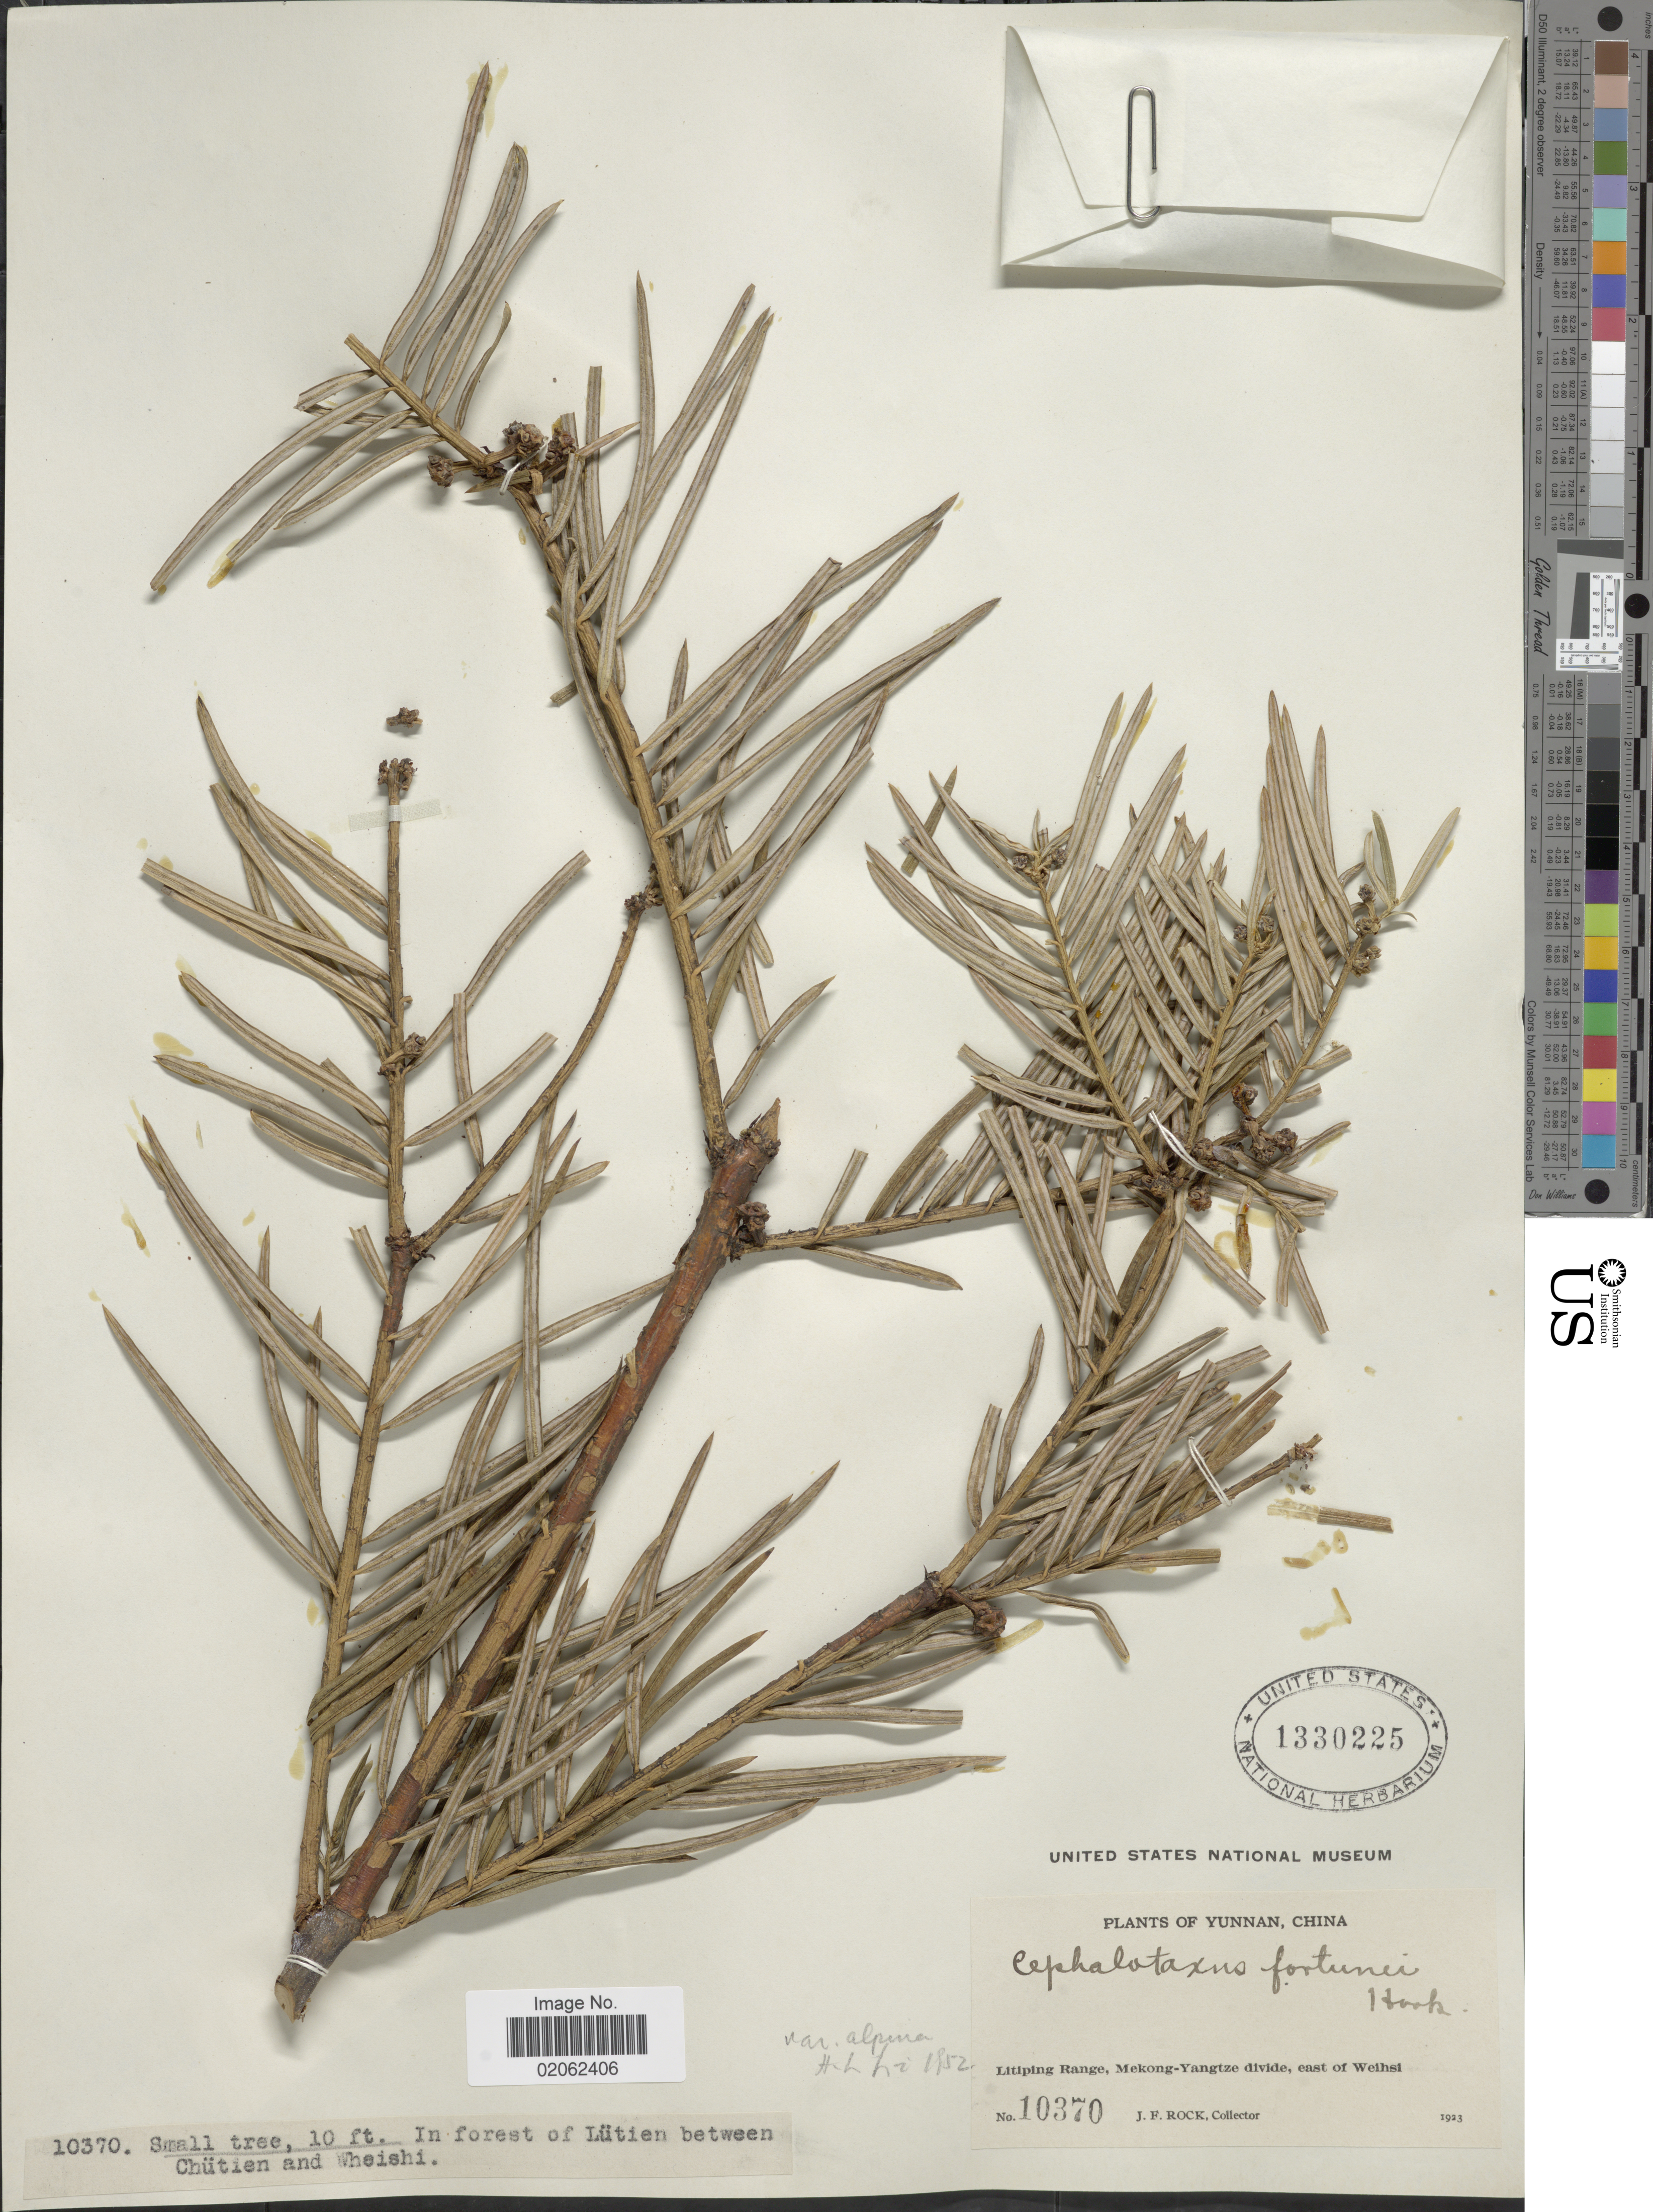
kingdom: Plantae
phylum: Tracheophyta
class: Pinopsida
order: Pinales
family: Cephalotaxaceae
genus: Cephalotaxus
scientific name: Cephalotaxus fortunei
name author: Hook.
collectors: J. Rock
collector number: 10370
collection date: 1923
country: China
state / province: Yunnan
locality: Litiping Range, Mekong-Yangtze divide, east of Weihsi, In forest of Lütien between Chütien and Wheishi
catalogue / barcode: US 1330225